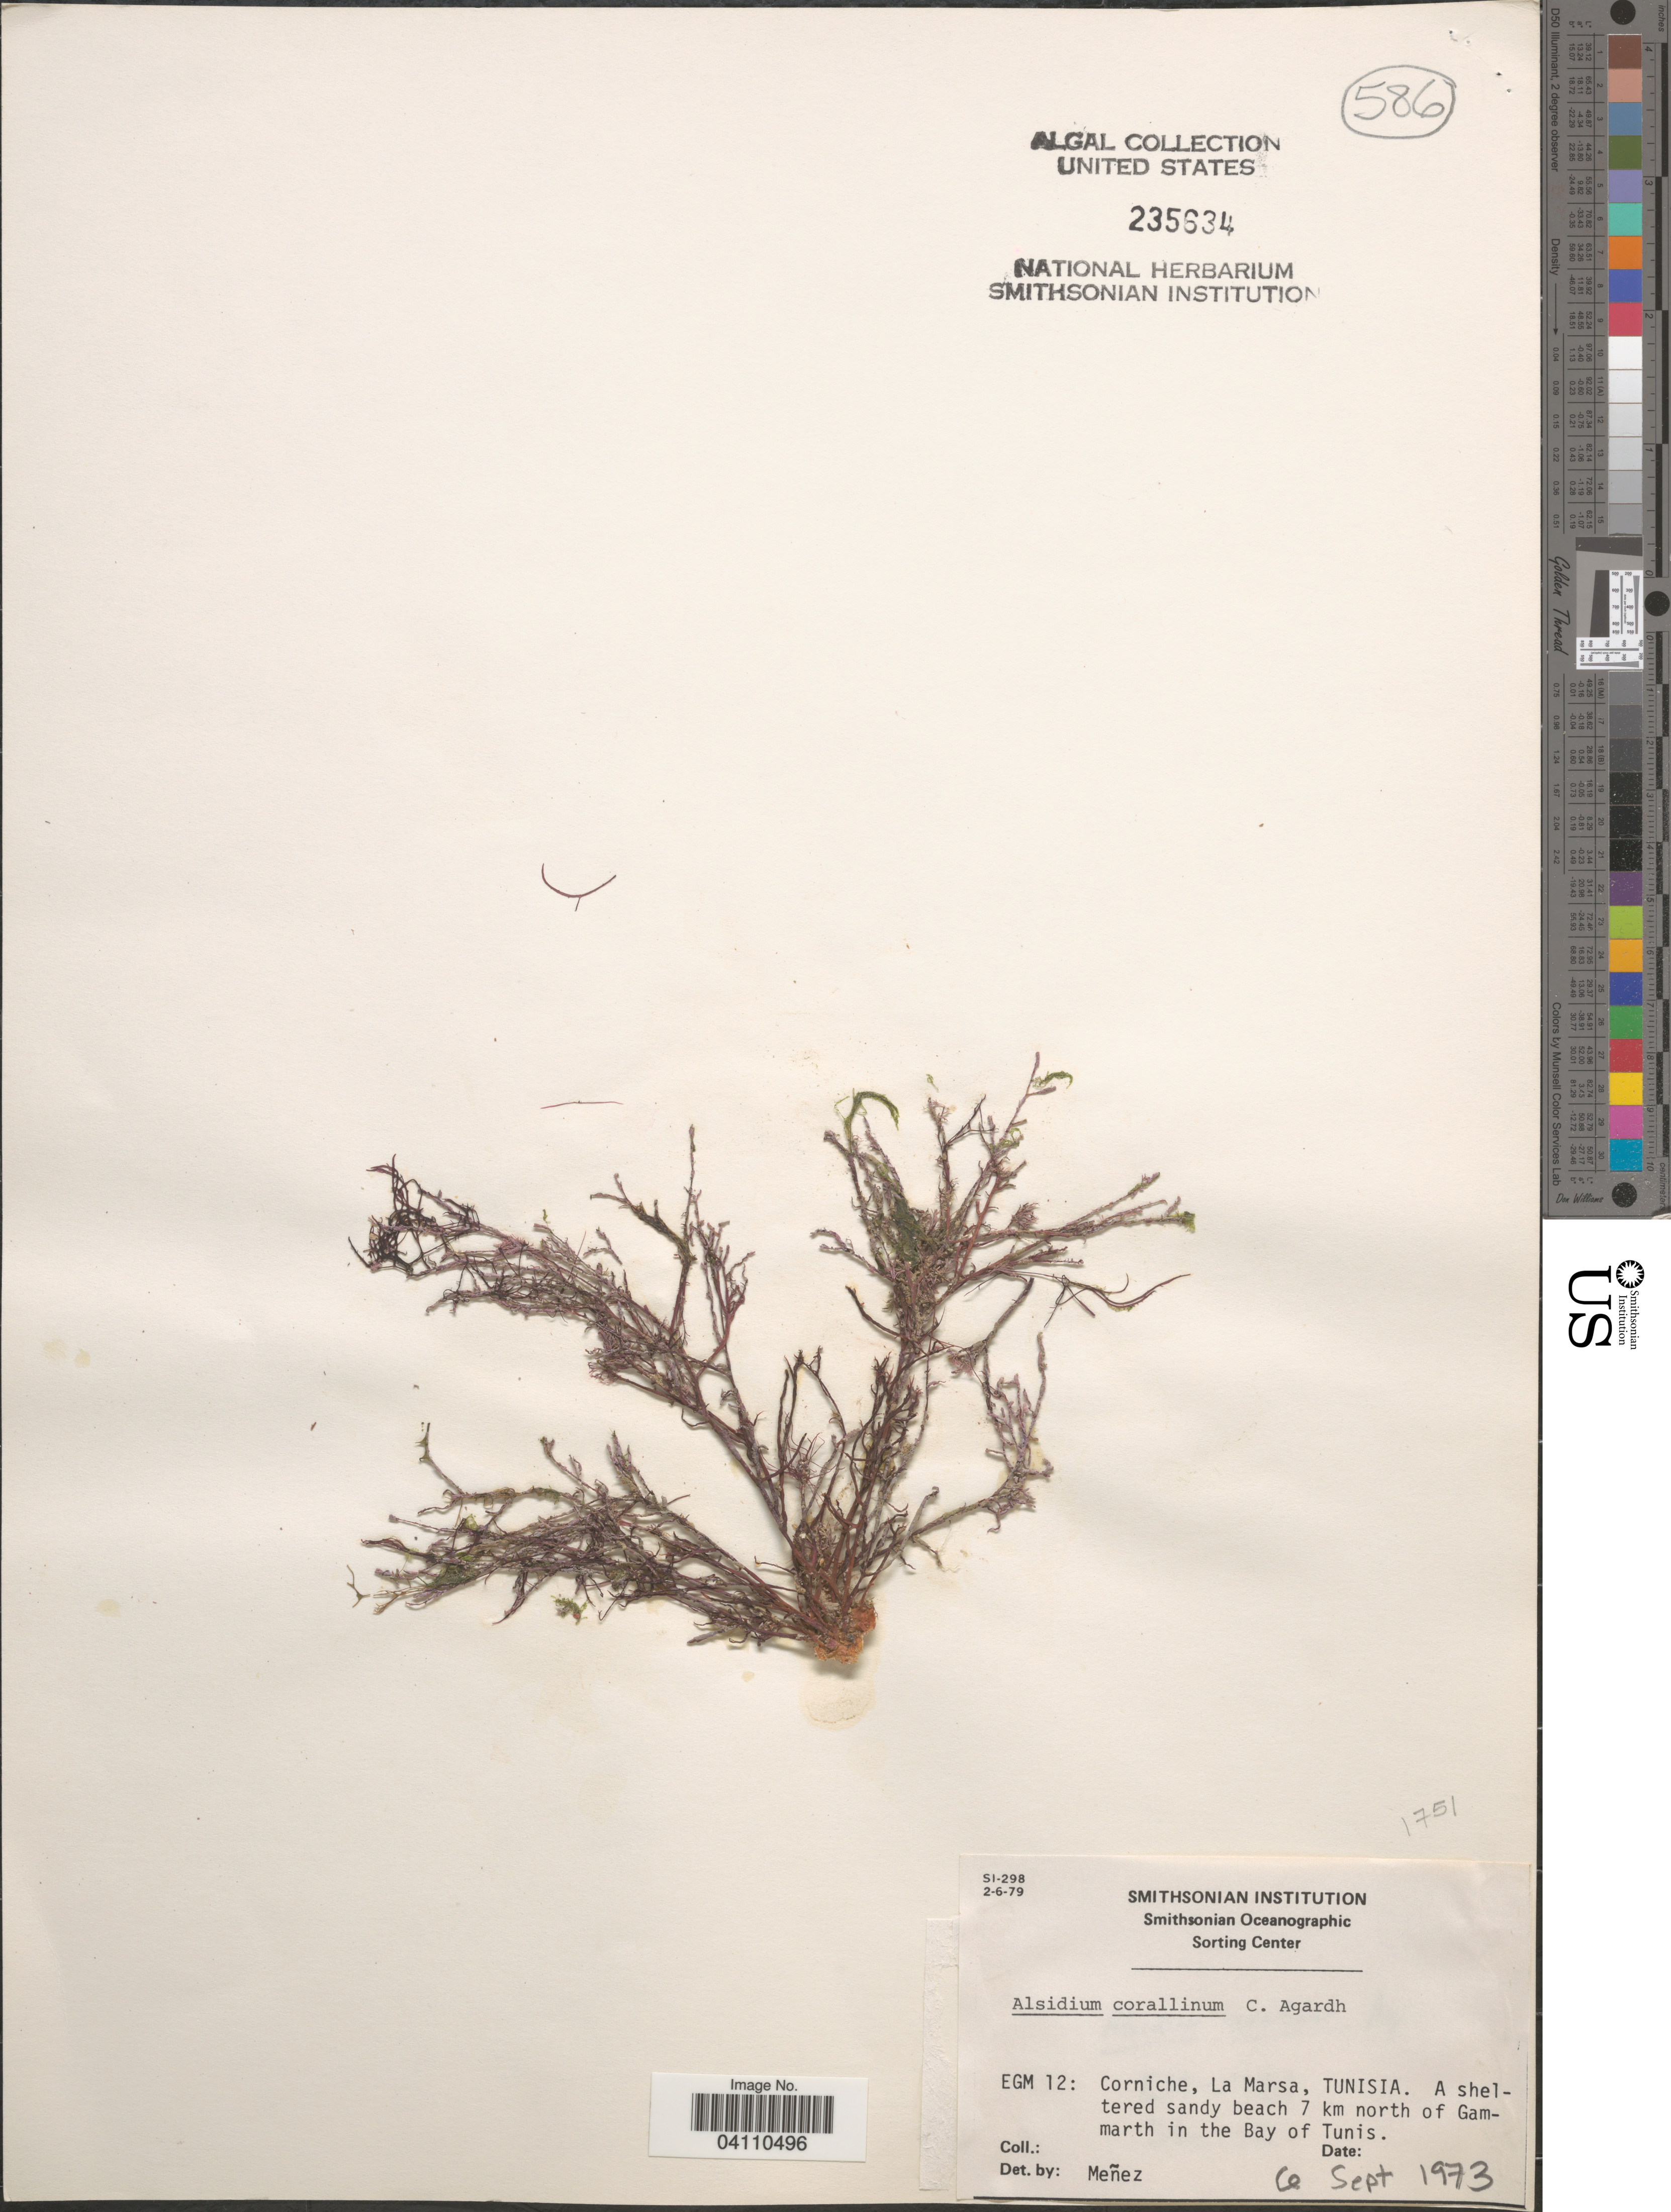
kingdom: Plantae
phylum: Rhodophyta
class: Florideophyceae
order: Ceramiales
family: Rhodomelaceae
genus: Alsidium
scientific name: Alsidium corallinum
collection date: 1973-09-06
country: Tunisia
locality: EGM 12: Corniche, La Marsa, Tunisia. A sheltered sandy beach 7 km north of Gammarth in the Bay of Tunis.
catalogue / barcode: US 235634